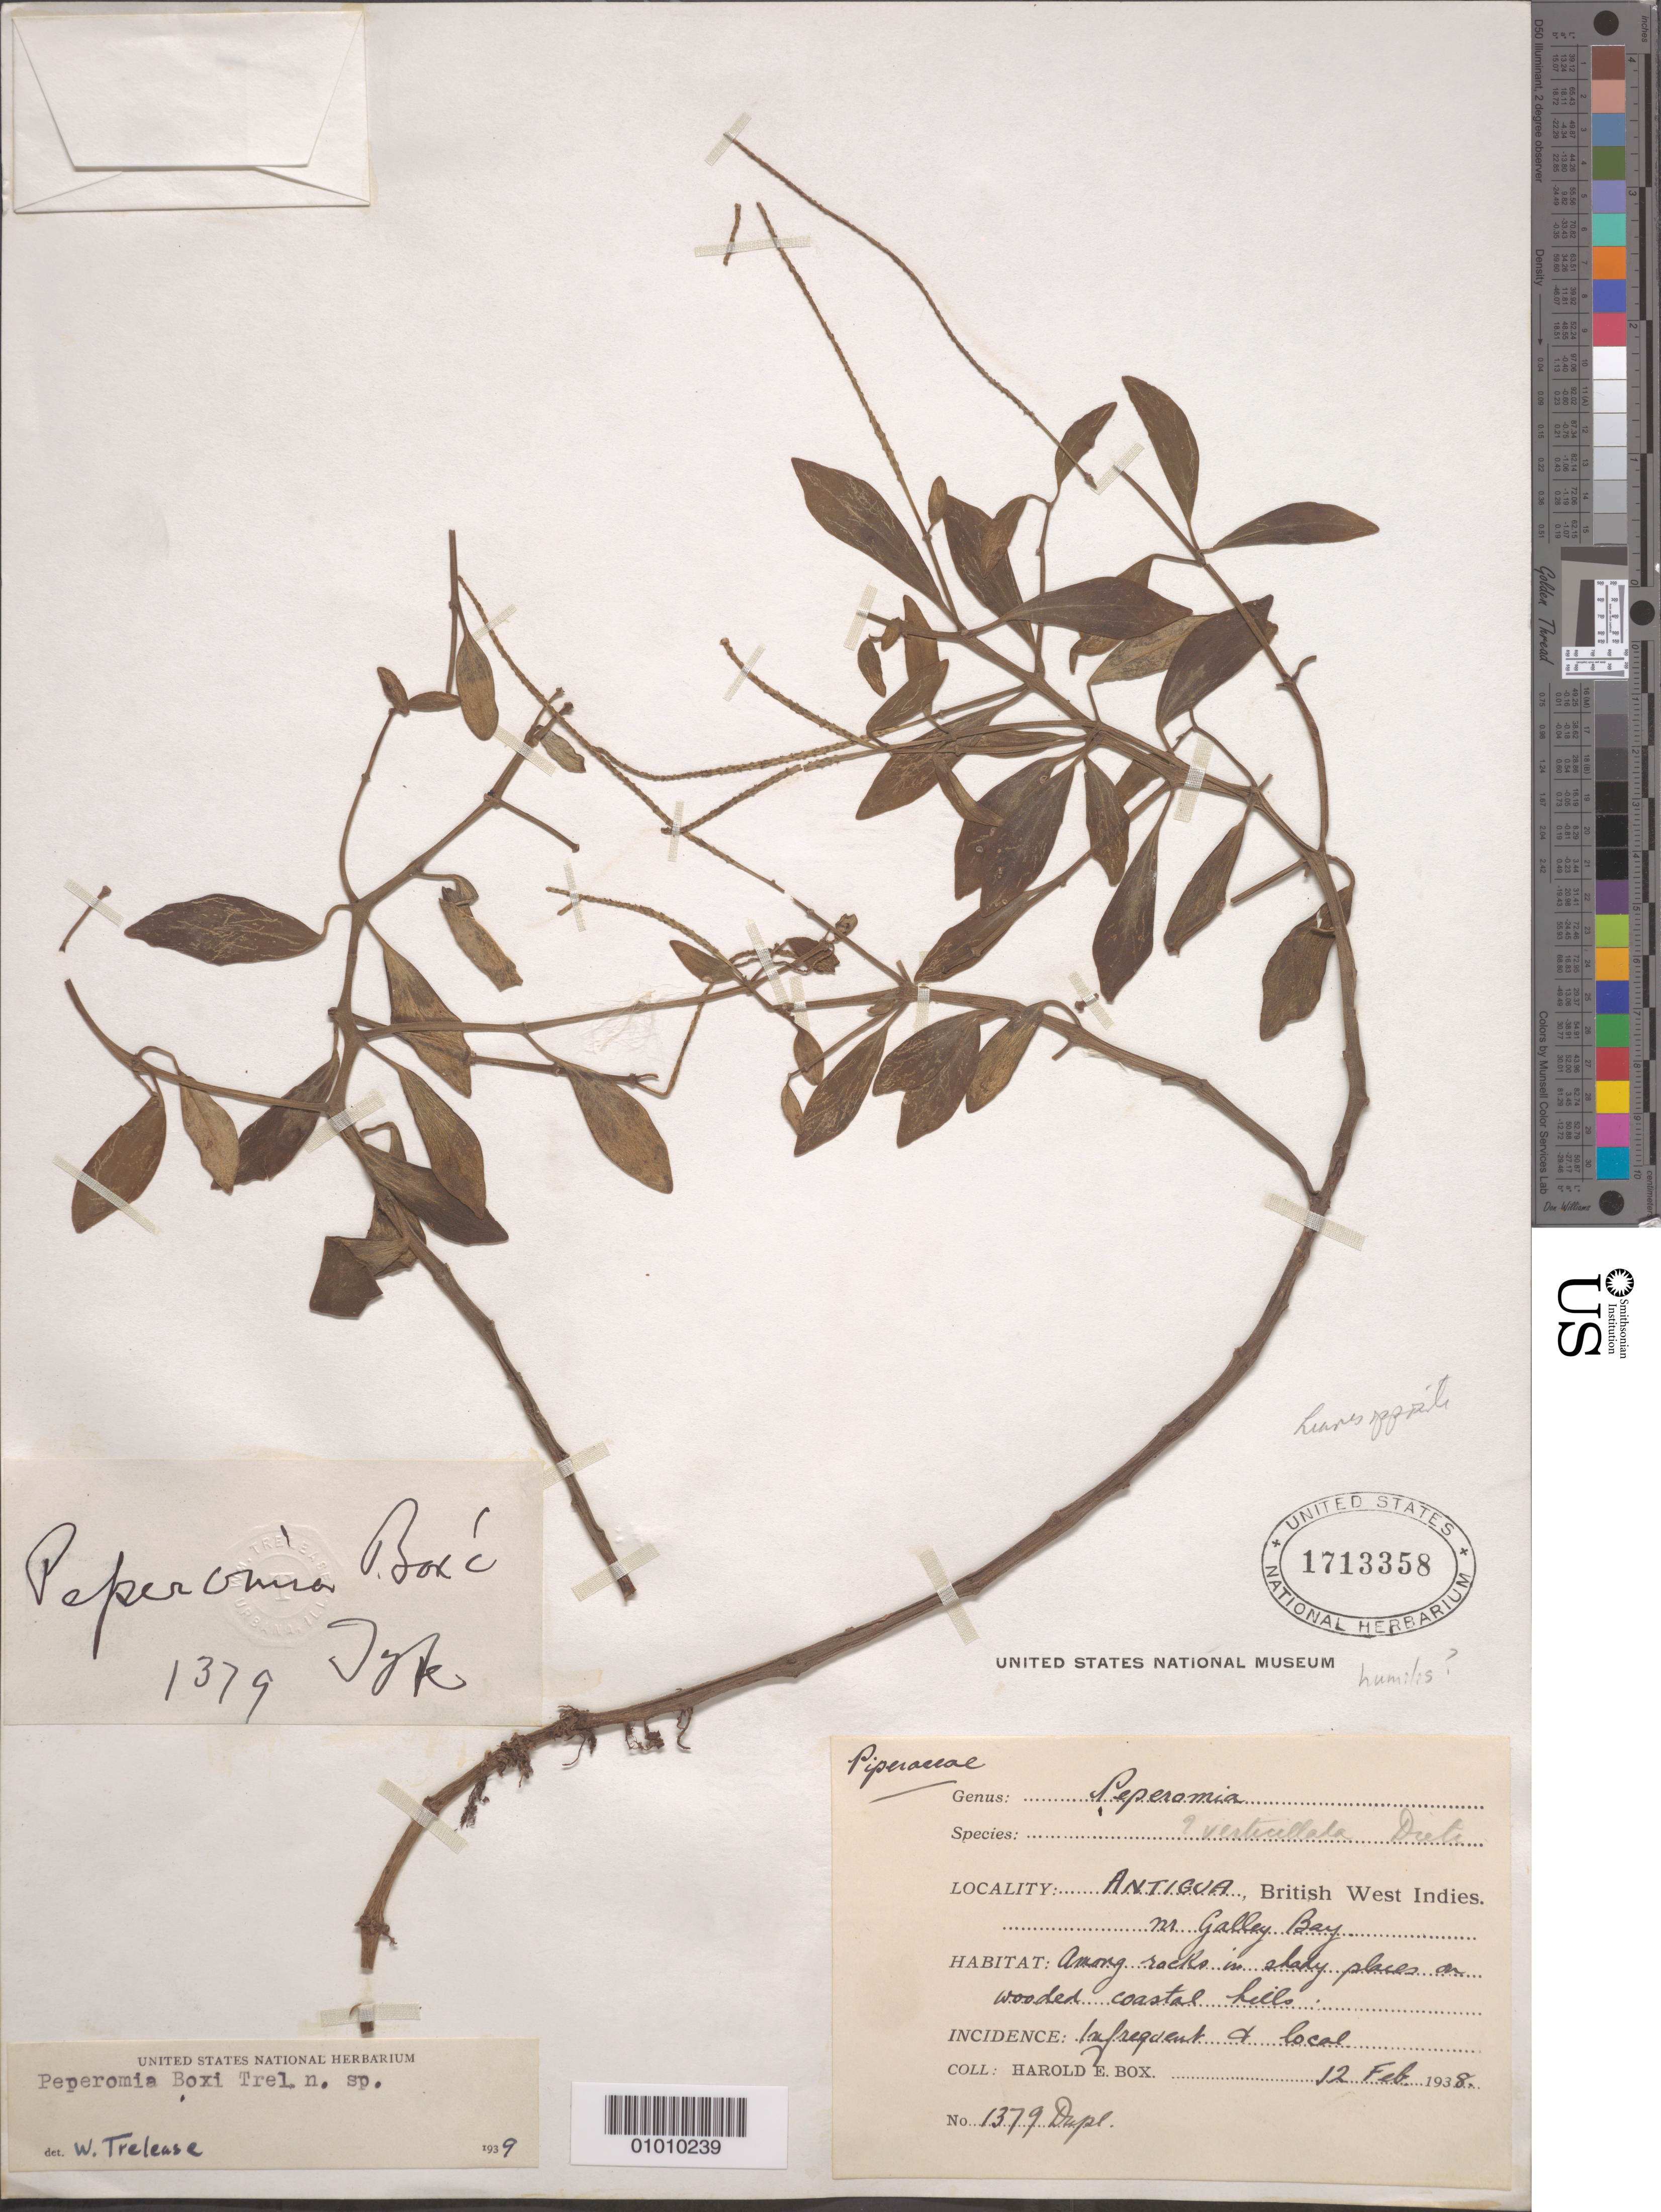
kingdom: Plantae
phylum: Tracheophyta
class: Magnoliopsida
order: Piperales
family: Piperaceae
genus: Peperomia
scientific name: Peperomia humilis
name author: (Vahl) A. Dietr.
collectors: H. E. Box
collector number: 1379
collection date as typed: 12 Feb 1938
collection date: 1938-02-12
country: Antigua and Barbuda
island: Leeward Is.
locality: In Gally Bay. Among rock in shady places on wooded coastal hills.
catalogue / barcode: US 1713358